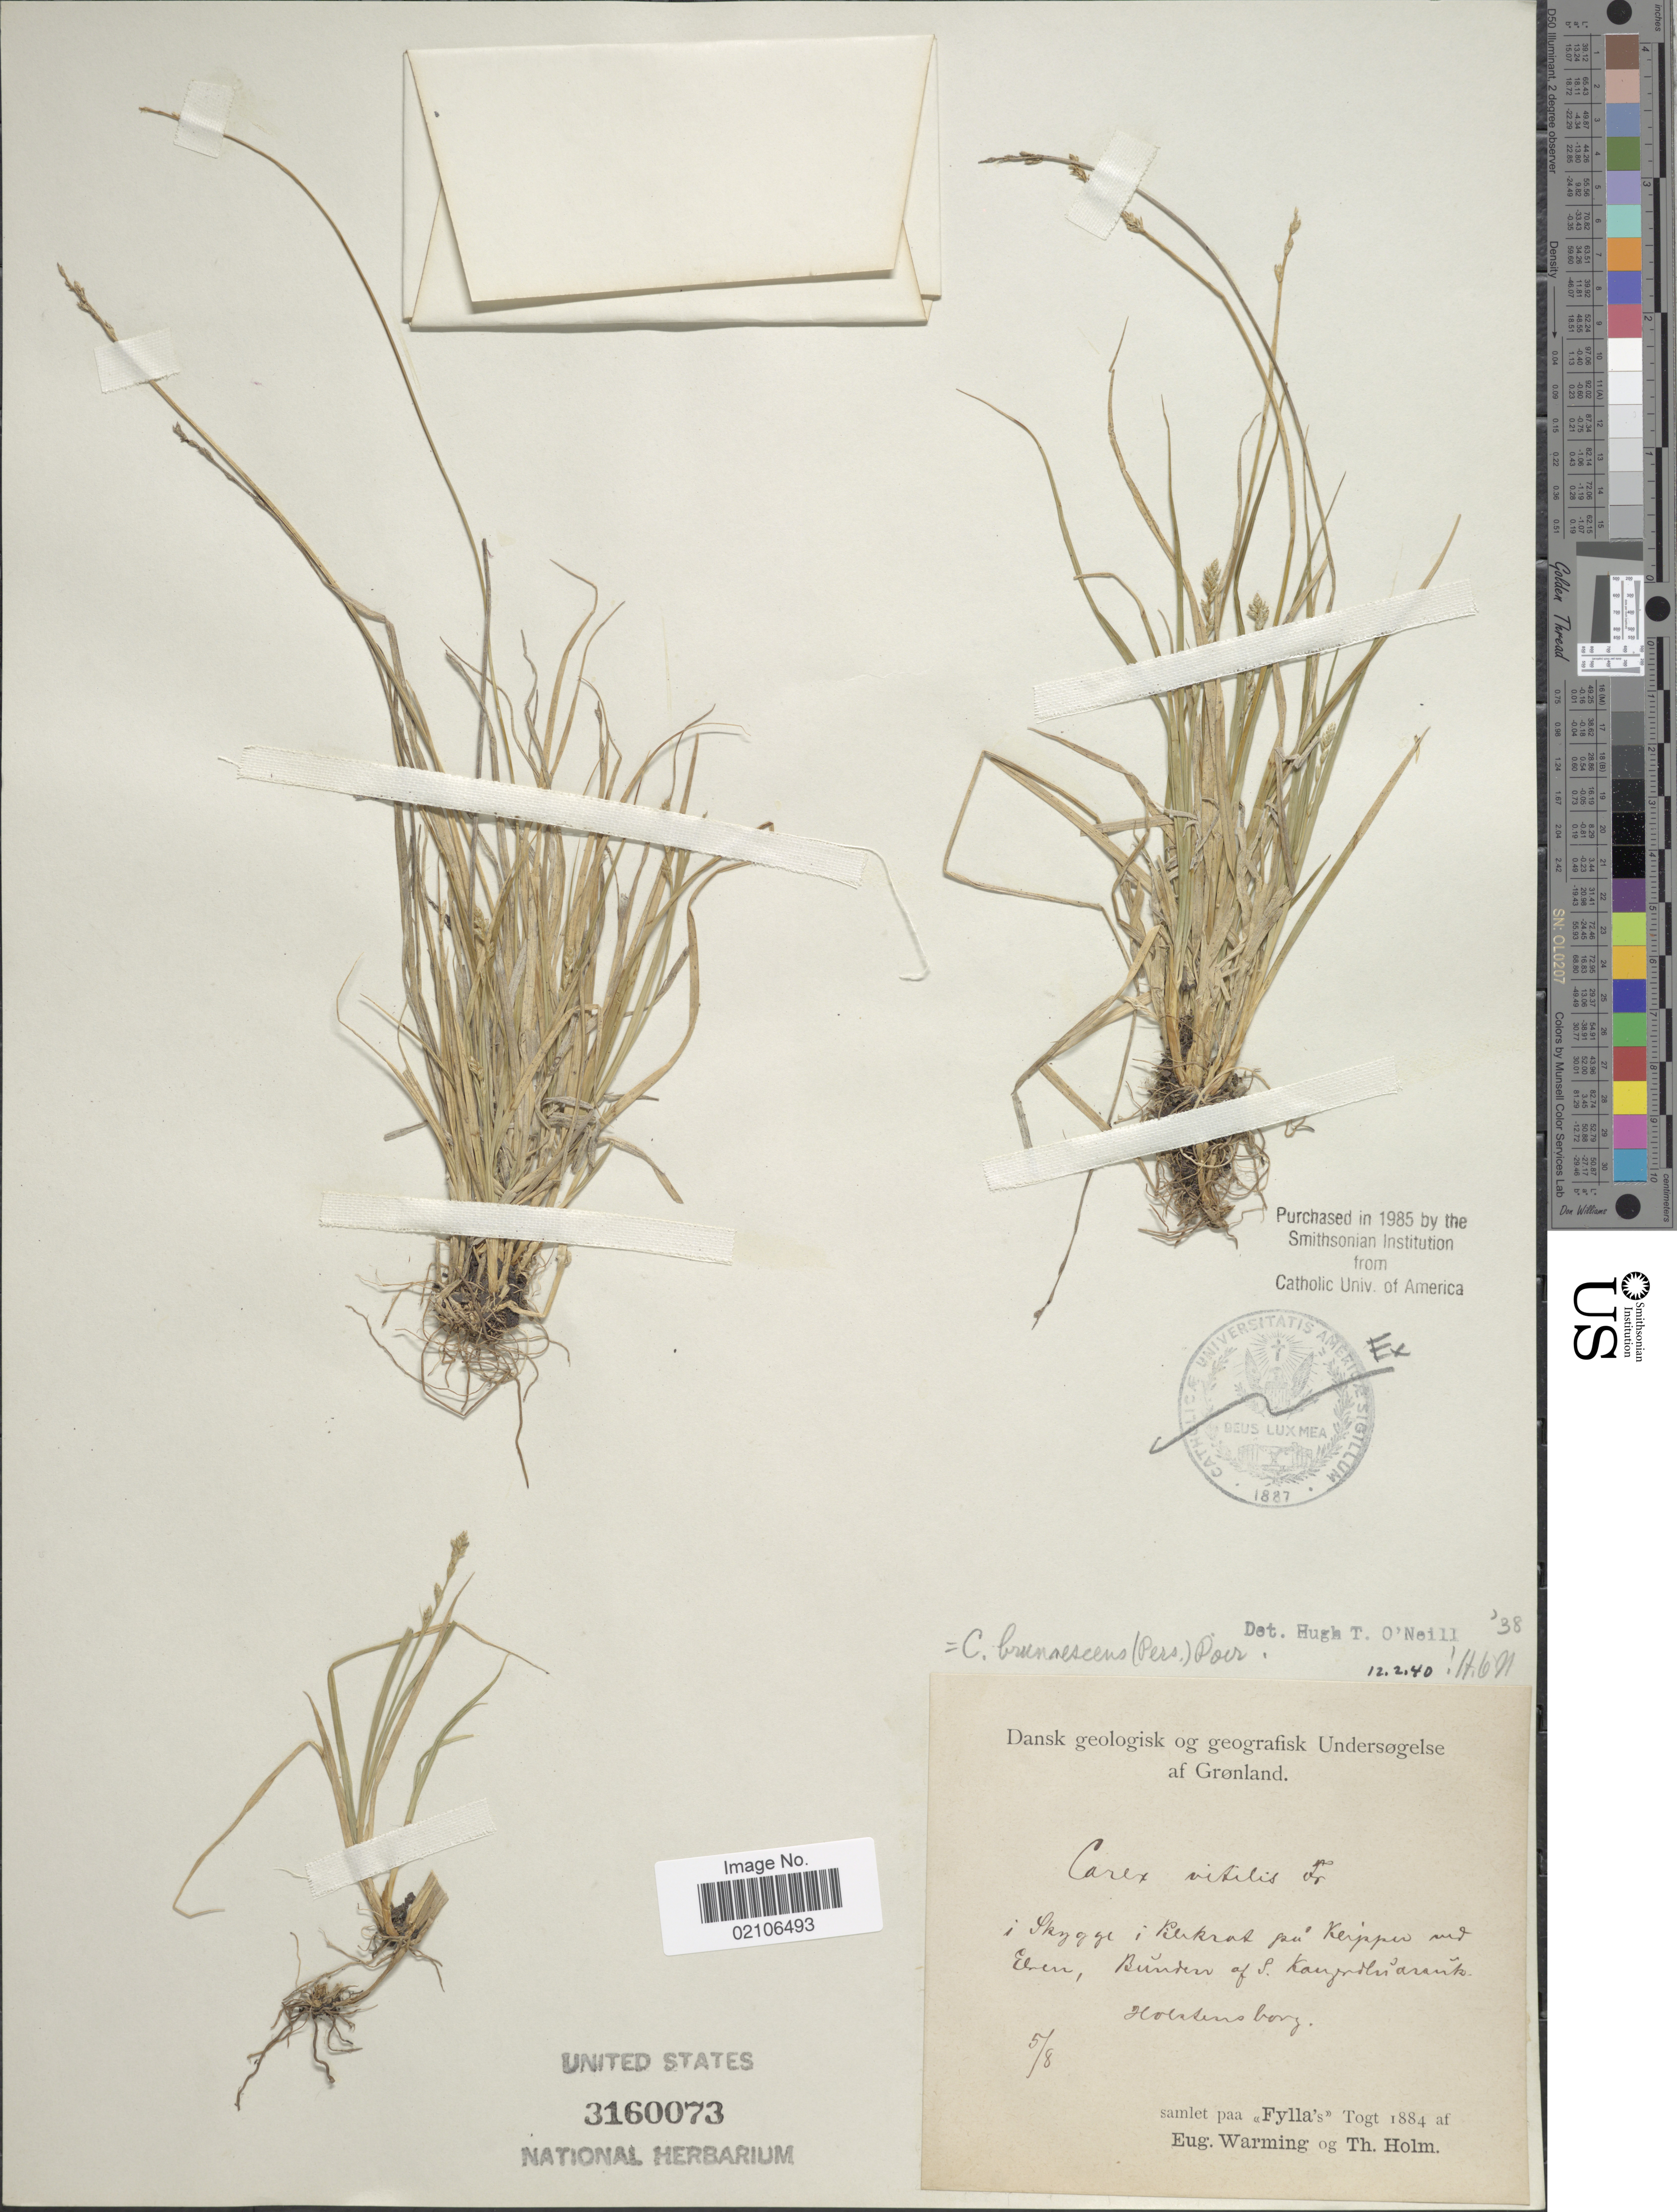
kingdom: Plantae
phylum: Tracheophyta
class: Liliopsida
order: Poales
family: Cyperaceae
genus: Carex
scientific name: Carex brunnescens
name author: (Pers.) Poir.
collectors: E. Warming & T. Holm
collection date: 1884-08-05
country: Greenland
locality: Grønland, i Skygge i Pilekrat pau Klipper und Elven, Bunden af S. Kangerlussuak, Holsteinsborg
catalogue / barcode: US 3160073